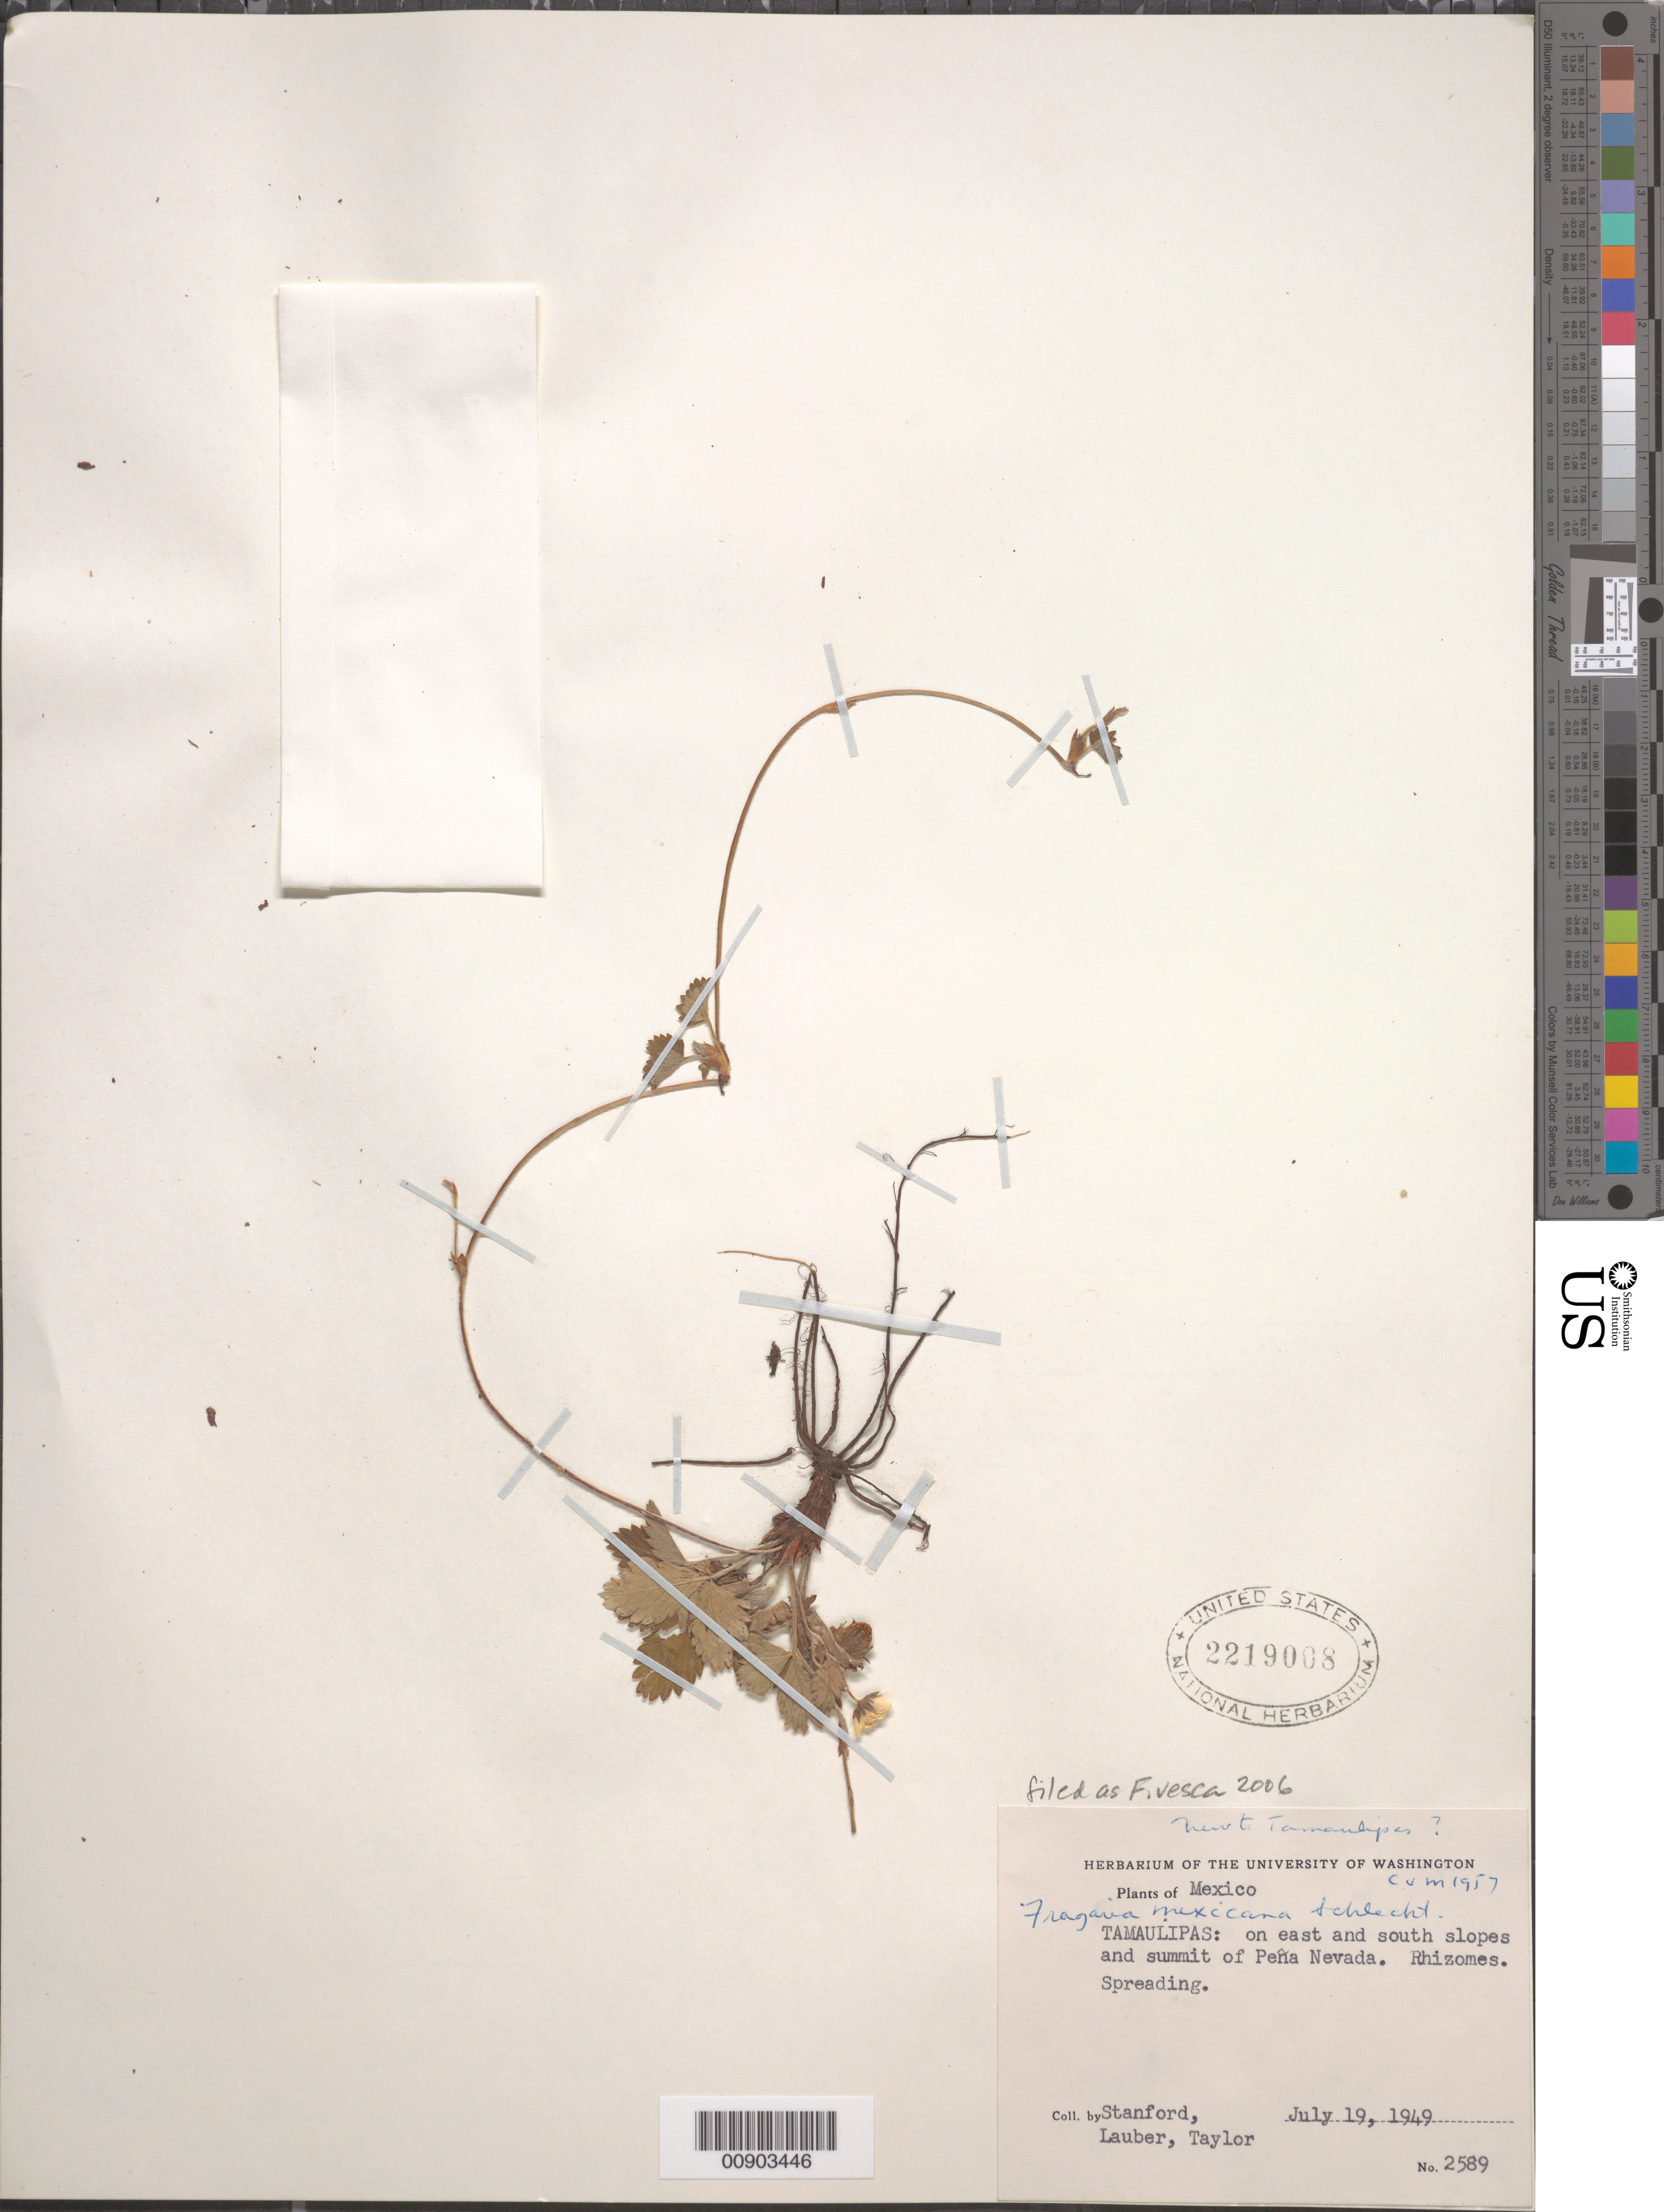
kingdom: Plantae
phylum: Tracheophyta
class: Magnoliopsida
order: Rosales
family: Rosaceae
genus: Fragaria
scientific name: Fragaria vesca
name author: L.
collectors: -. Stanford, Lauber, -- & -- Taylor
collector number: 2589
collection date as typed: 19 Jul 1949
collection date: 1949-07-19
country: Mexico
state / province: Tamaulipas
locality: On SE slopes and summit of Peña Nevada, Tamaulipas.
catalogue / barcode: US 2219008